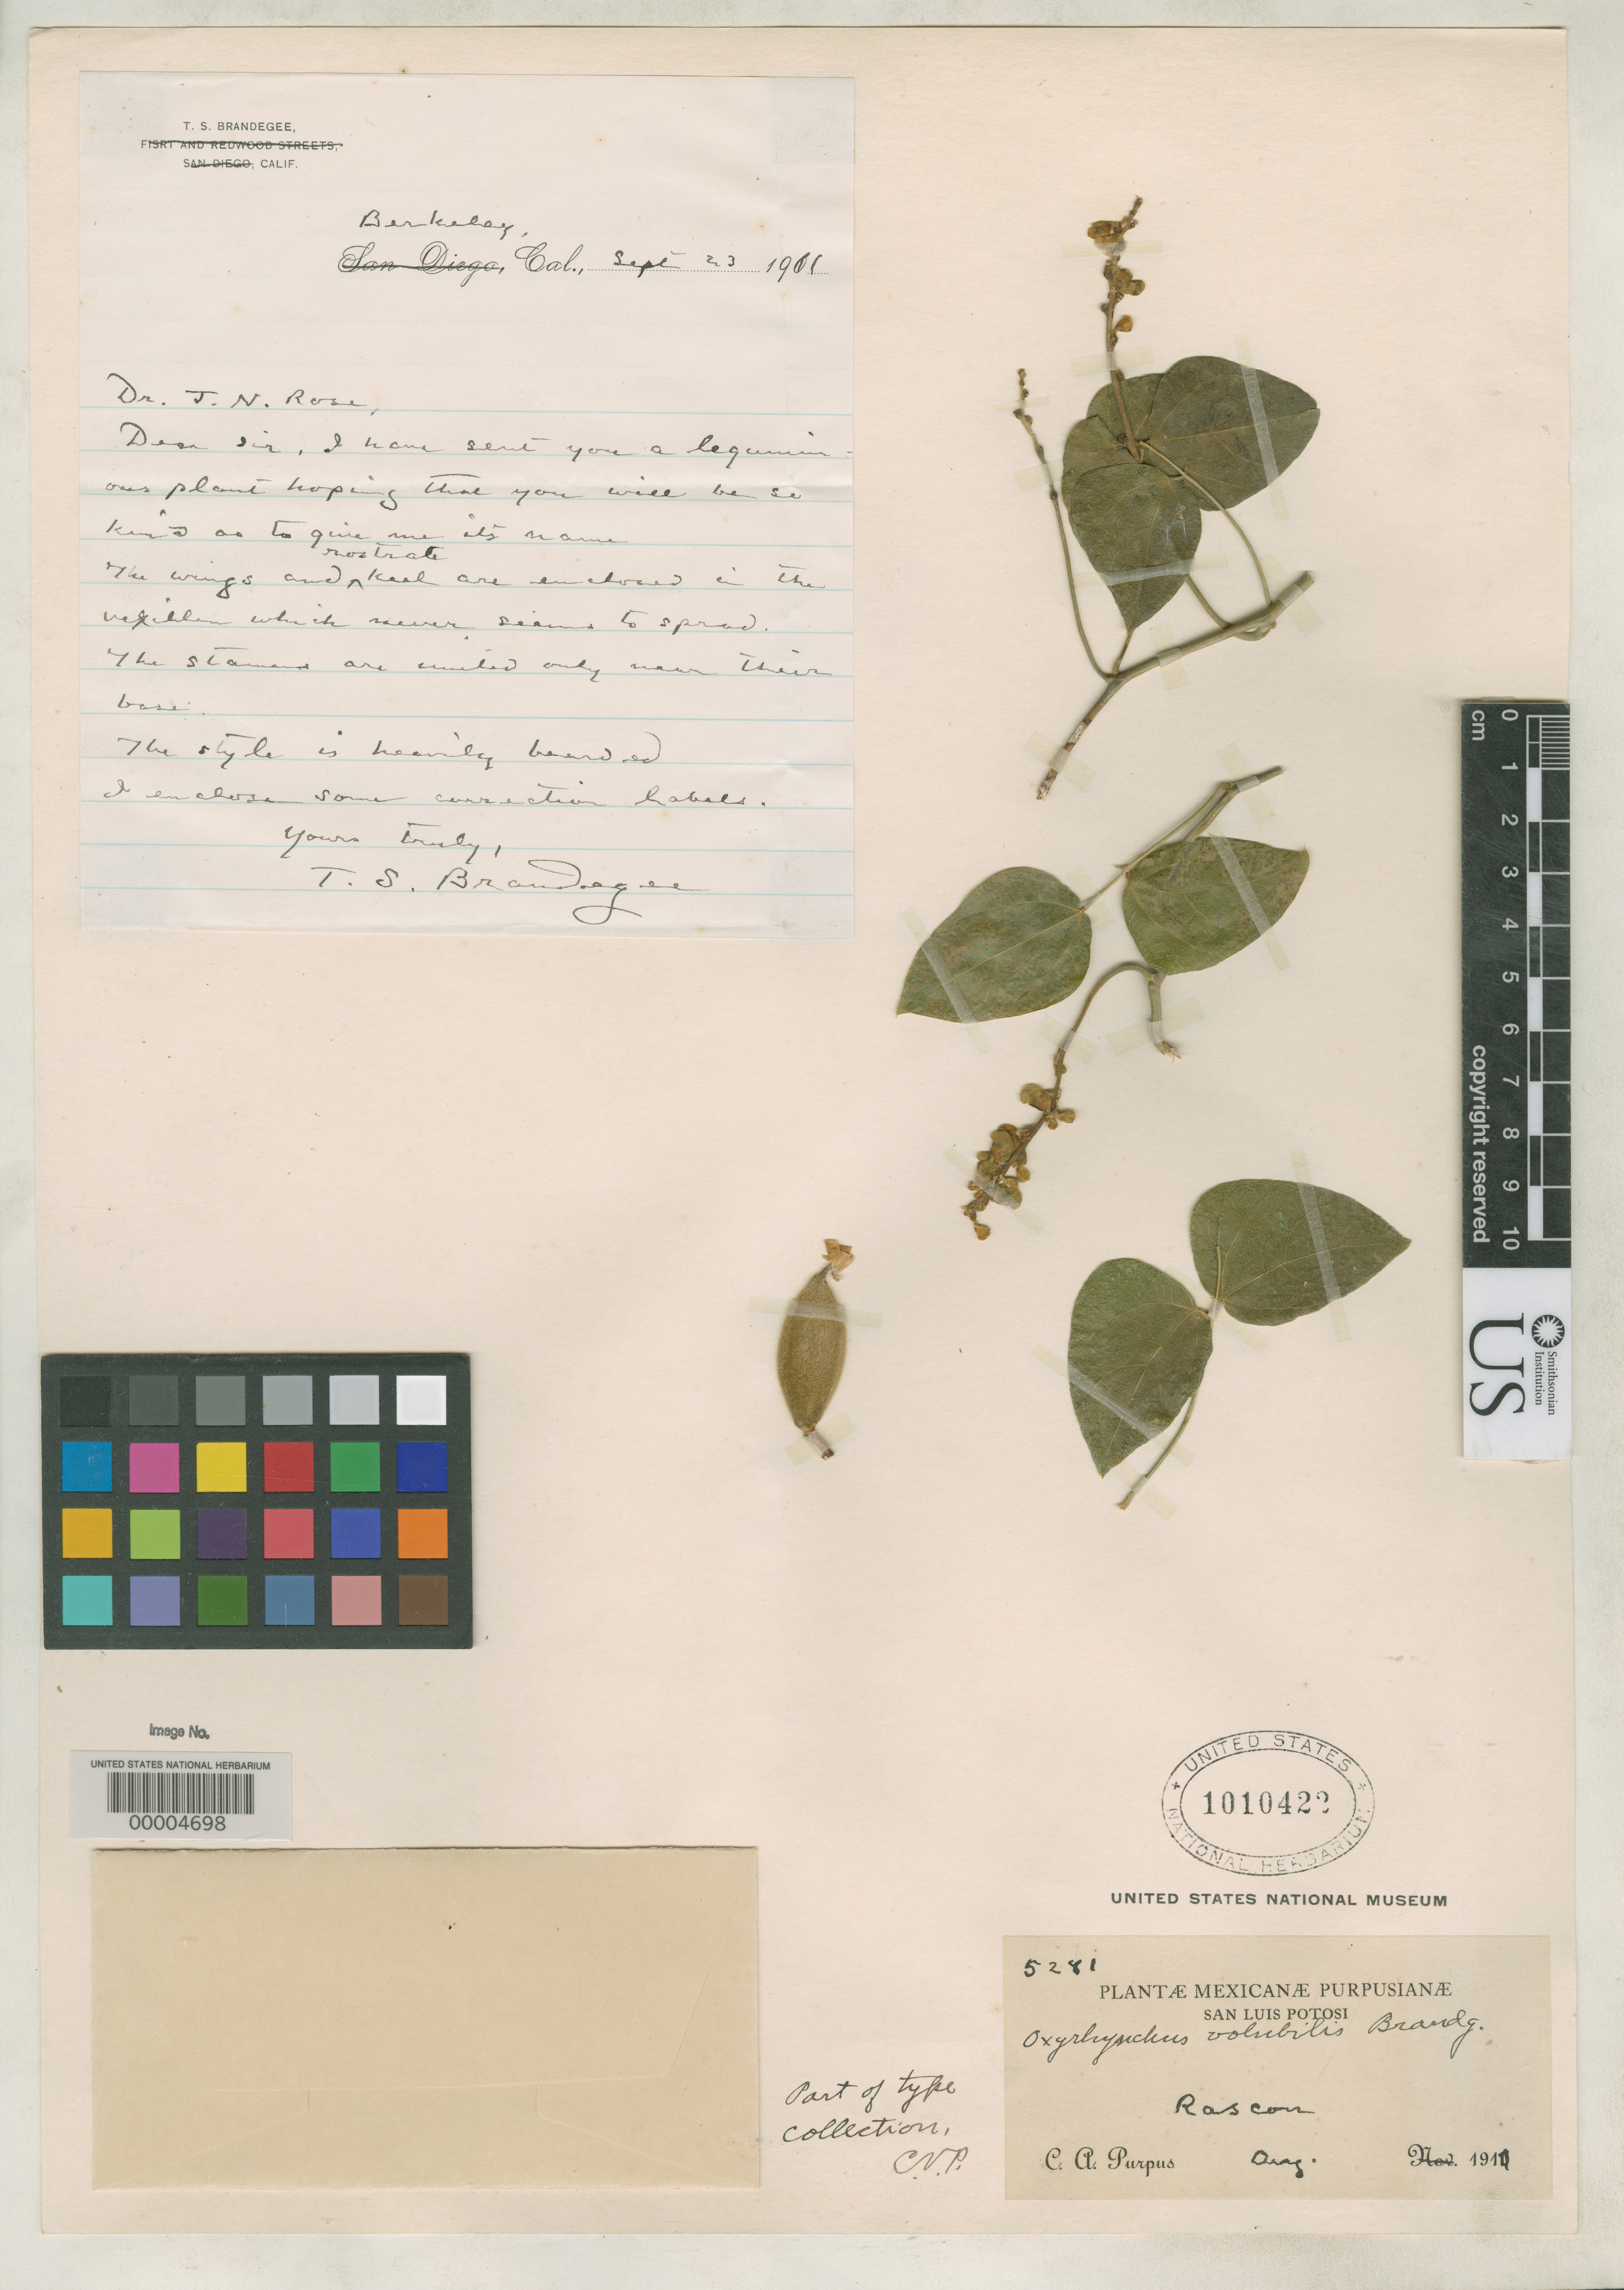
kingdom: Plantae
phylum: Tracheophyta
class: Magnoliopsida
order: Fabales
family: Fabaceae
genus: Oxyrhynchus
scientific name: Oxyrhynchus volubilis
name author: Brandegee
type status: Isotype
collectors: C. A. Purpus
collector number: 5281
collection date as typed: Aug 1911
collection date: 1911-08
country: Mexico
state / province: San Luis Potosi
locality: Near Rascon.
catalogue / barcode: US 1010422